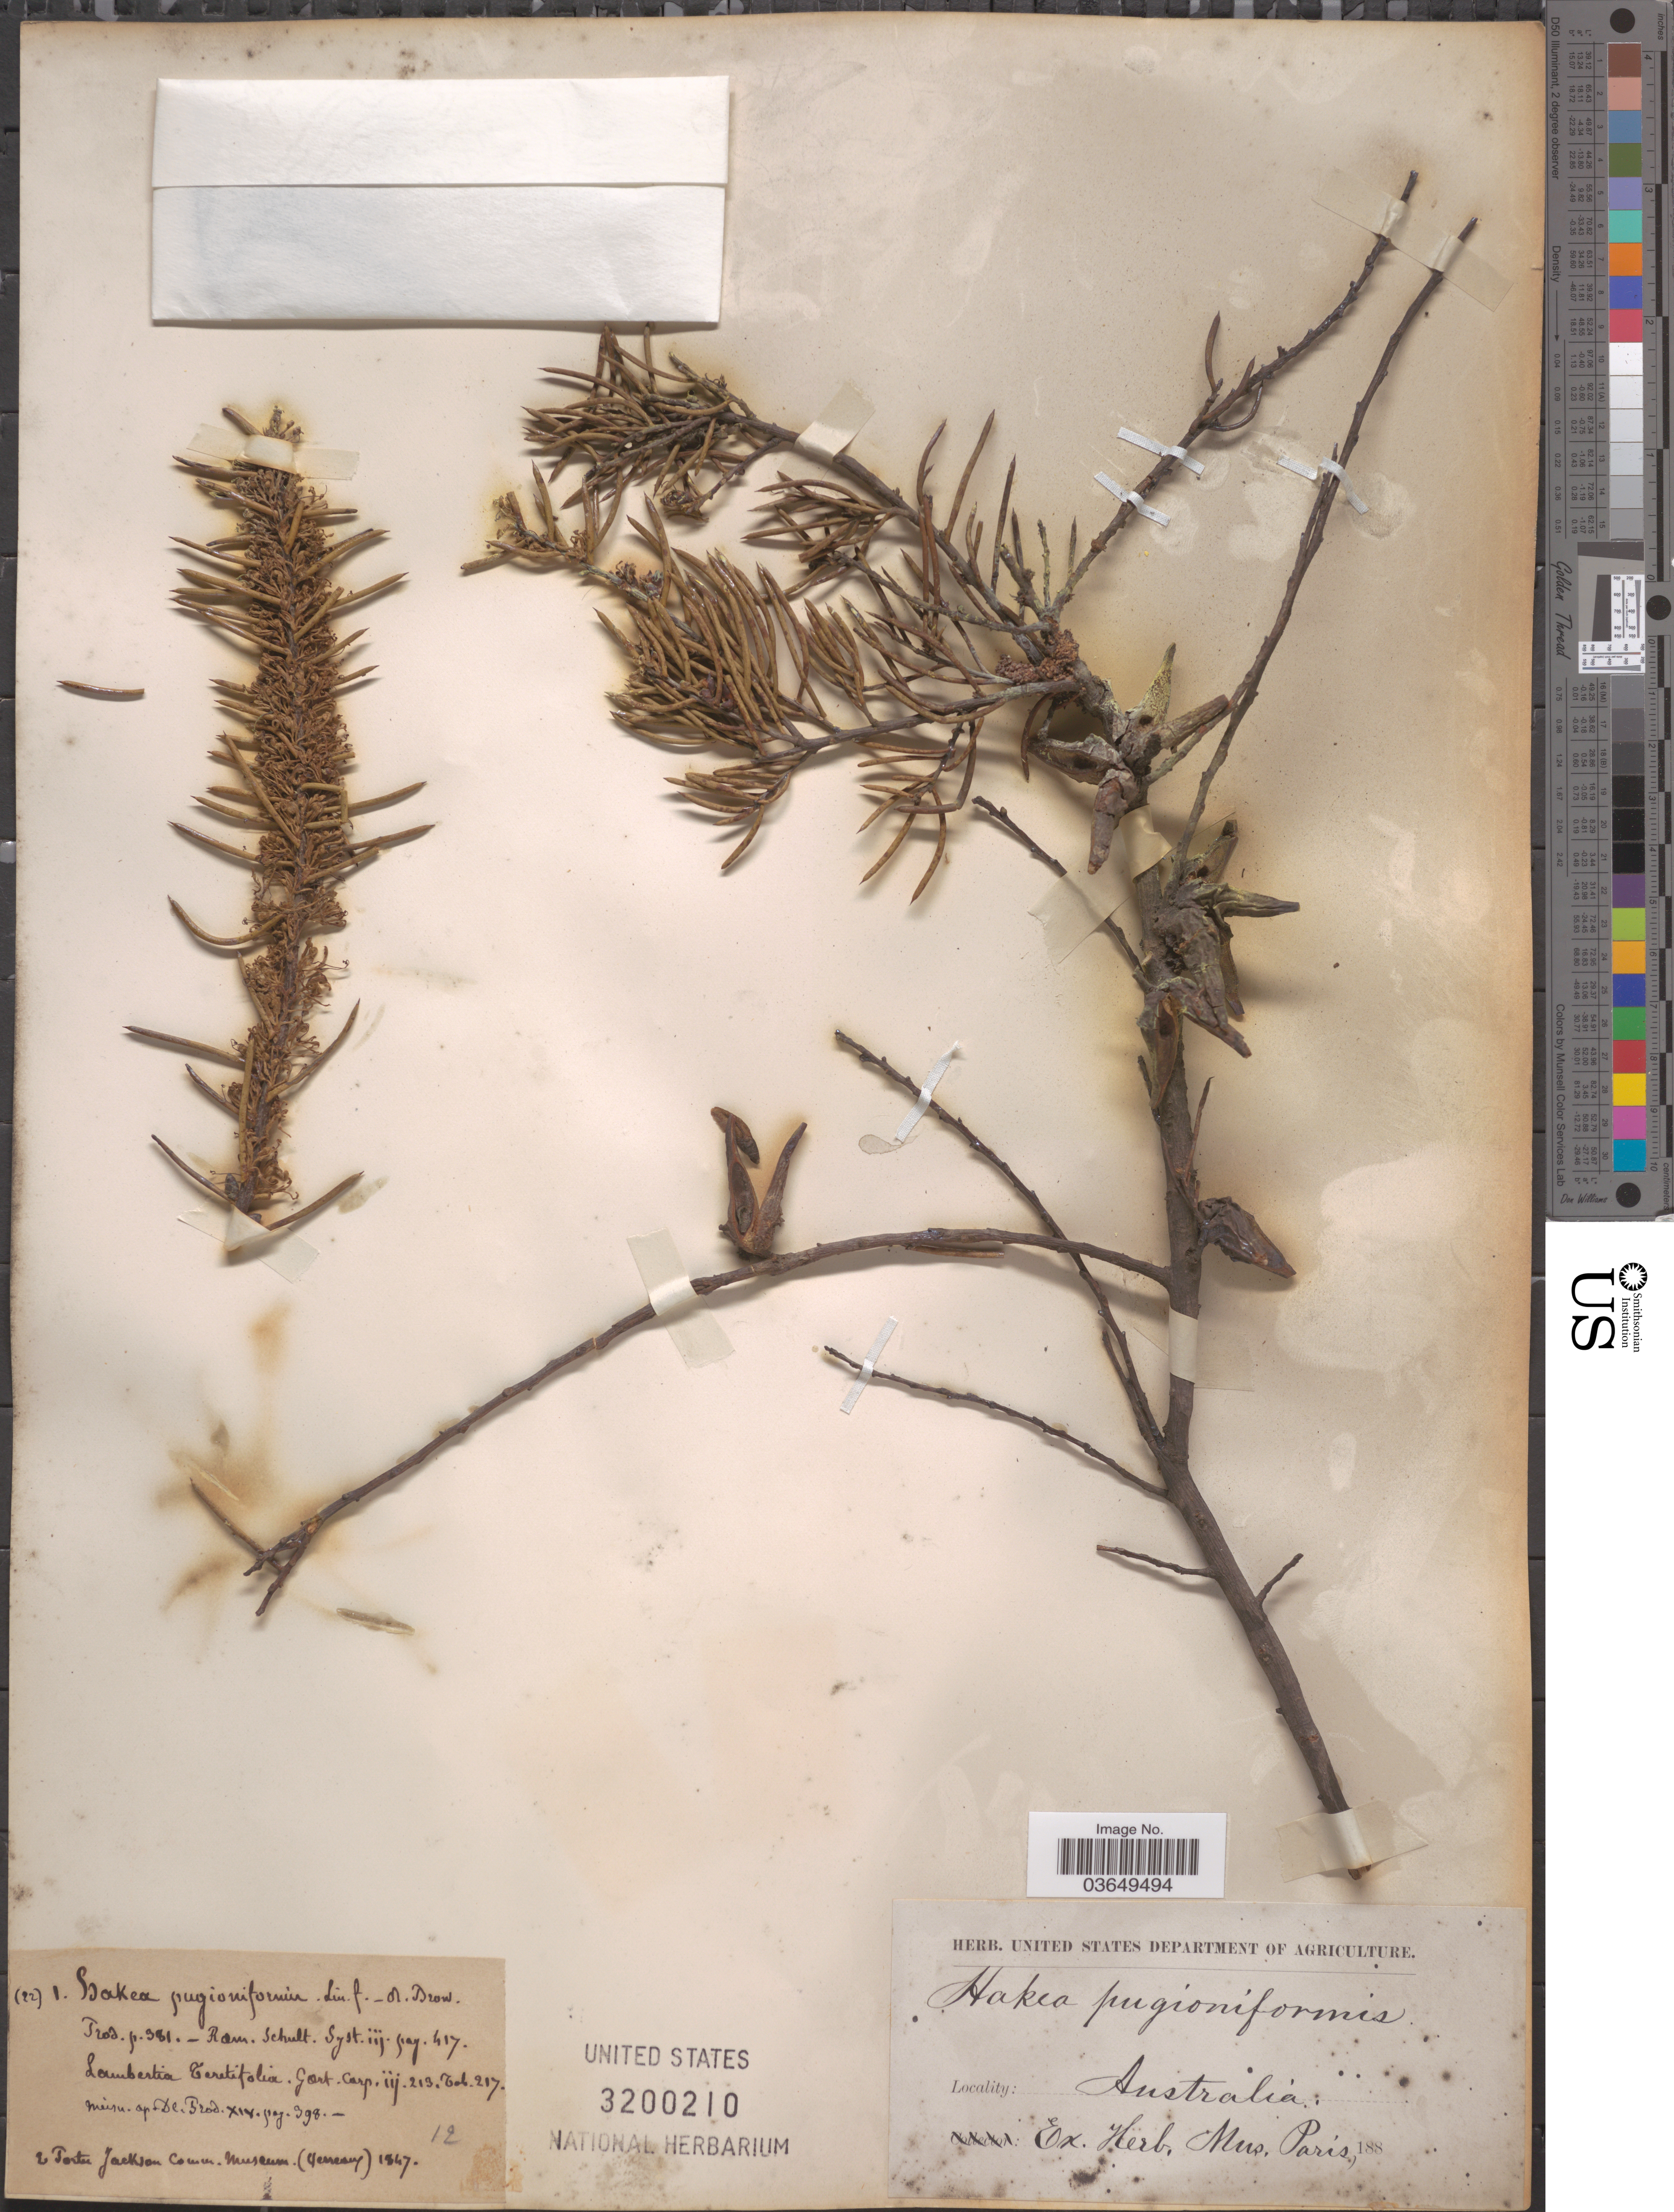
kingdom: Plantae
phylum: Tracheophyta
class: Magnoliopsida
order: Proteales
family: Proteaceae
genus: Hakea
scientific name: Hakea pugioniformis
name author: Cav.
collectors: ex herb. Mus. Paris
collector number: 12?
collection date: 1847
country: Australia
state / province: New South Wales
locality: E Port Jackson.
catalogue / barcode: US 3200210